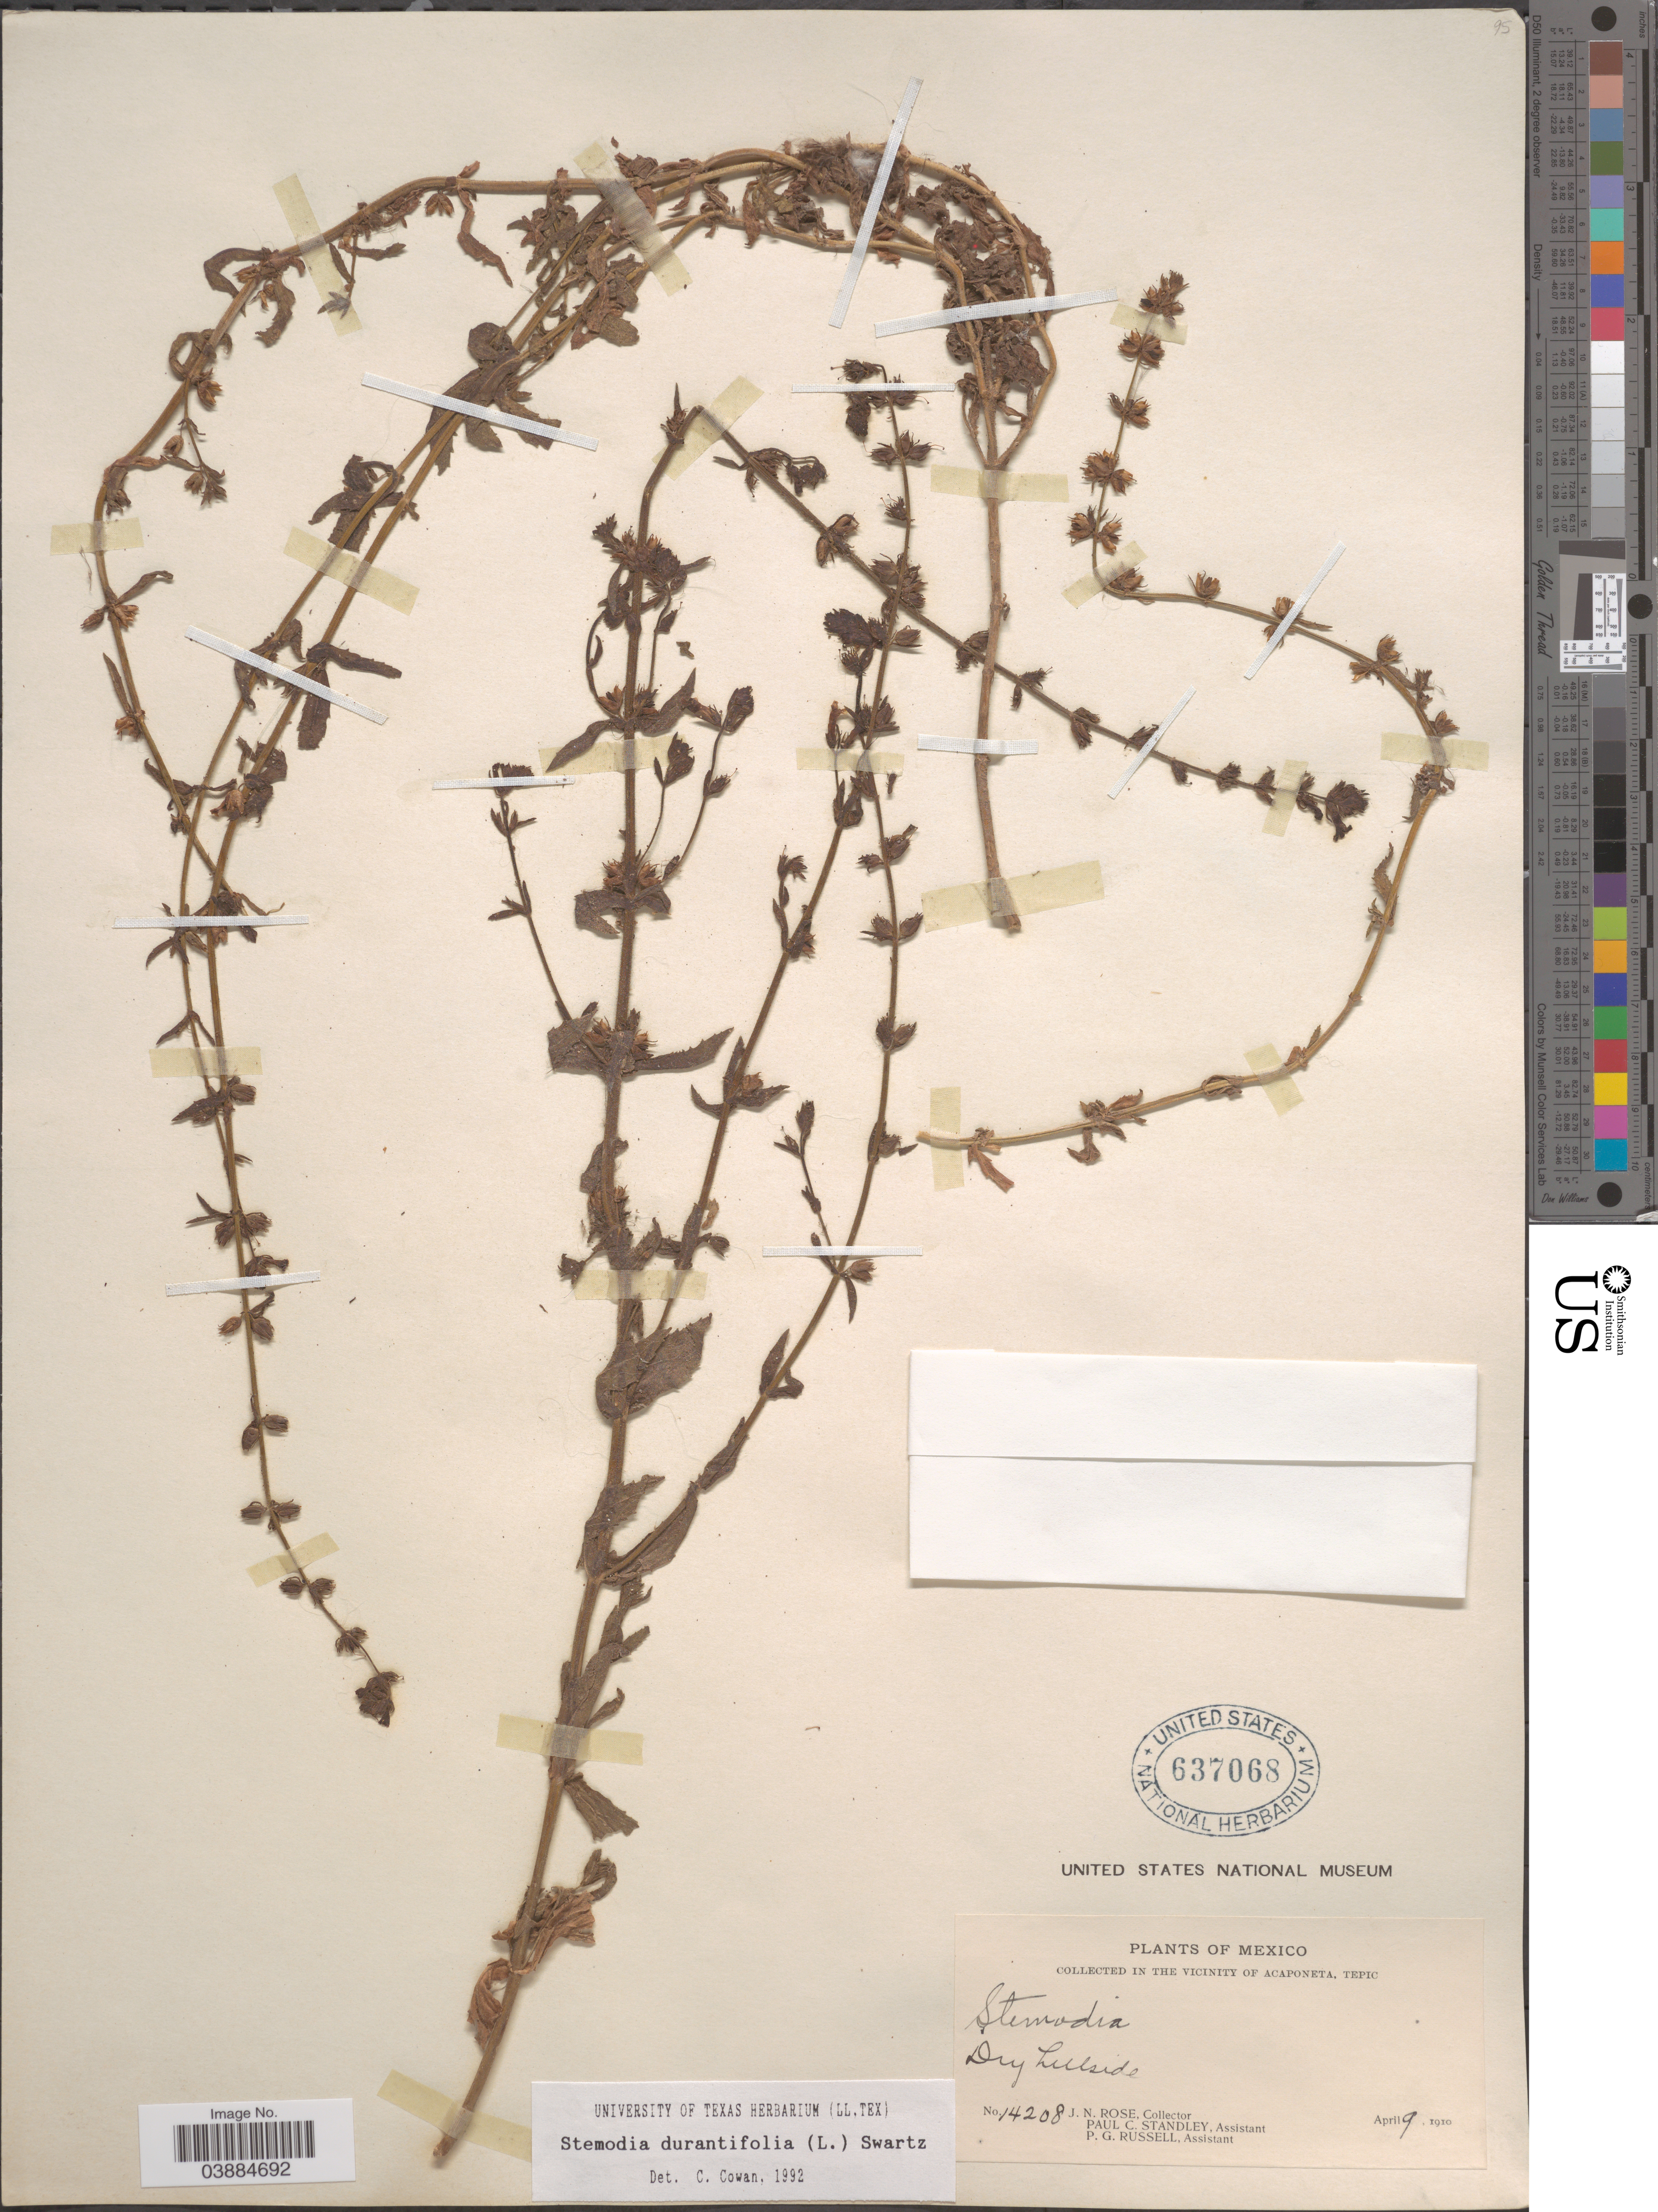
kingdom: Plantae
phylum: Tracheophyta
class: Magnoliopsida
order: Lamiales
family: Plantaginaceae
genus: Stemodia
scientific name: Stemodia durantifolia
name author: (L.) Sw.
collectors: J. N. Rose, P. C. Standley & P. G. Russell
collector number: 14208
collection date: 1910-04-09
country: Mexico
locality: In the vicinity of Acaponeta, Tepic.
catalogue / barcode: US 637068